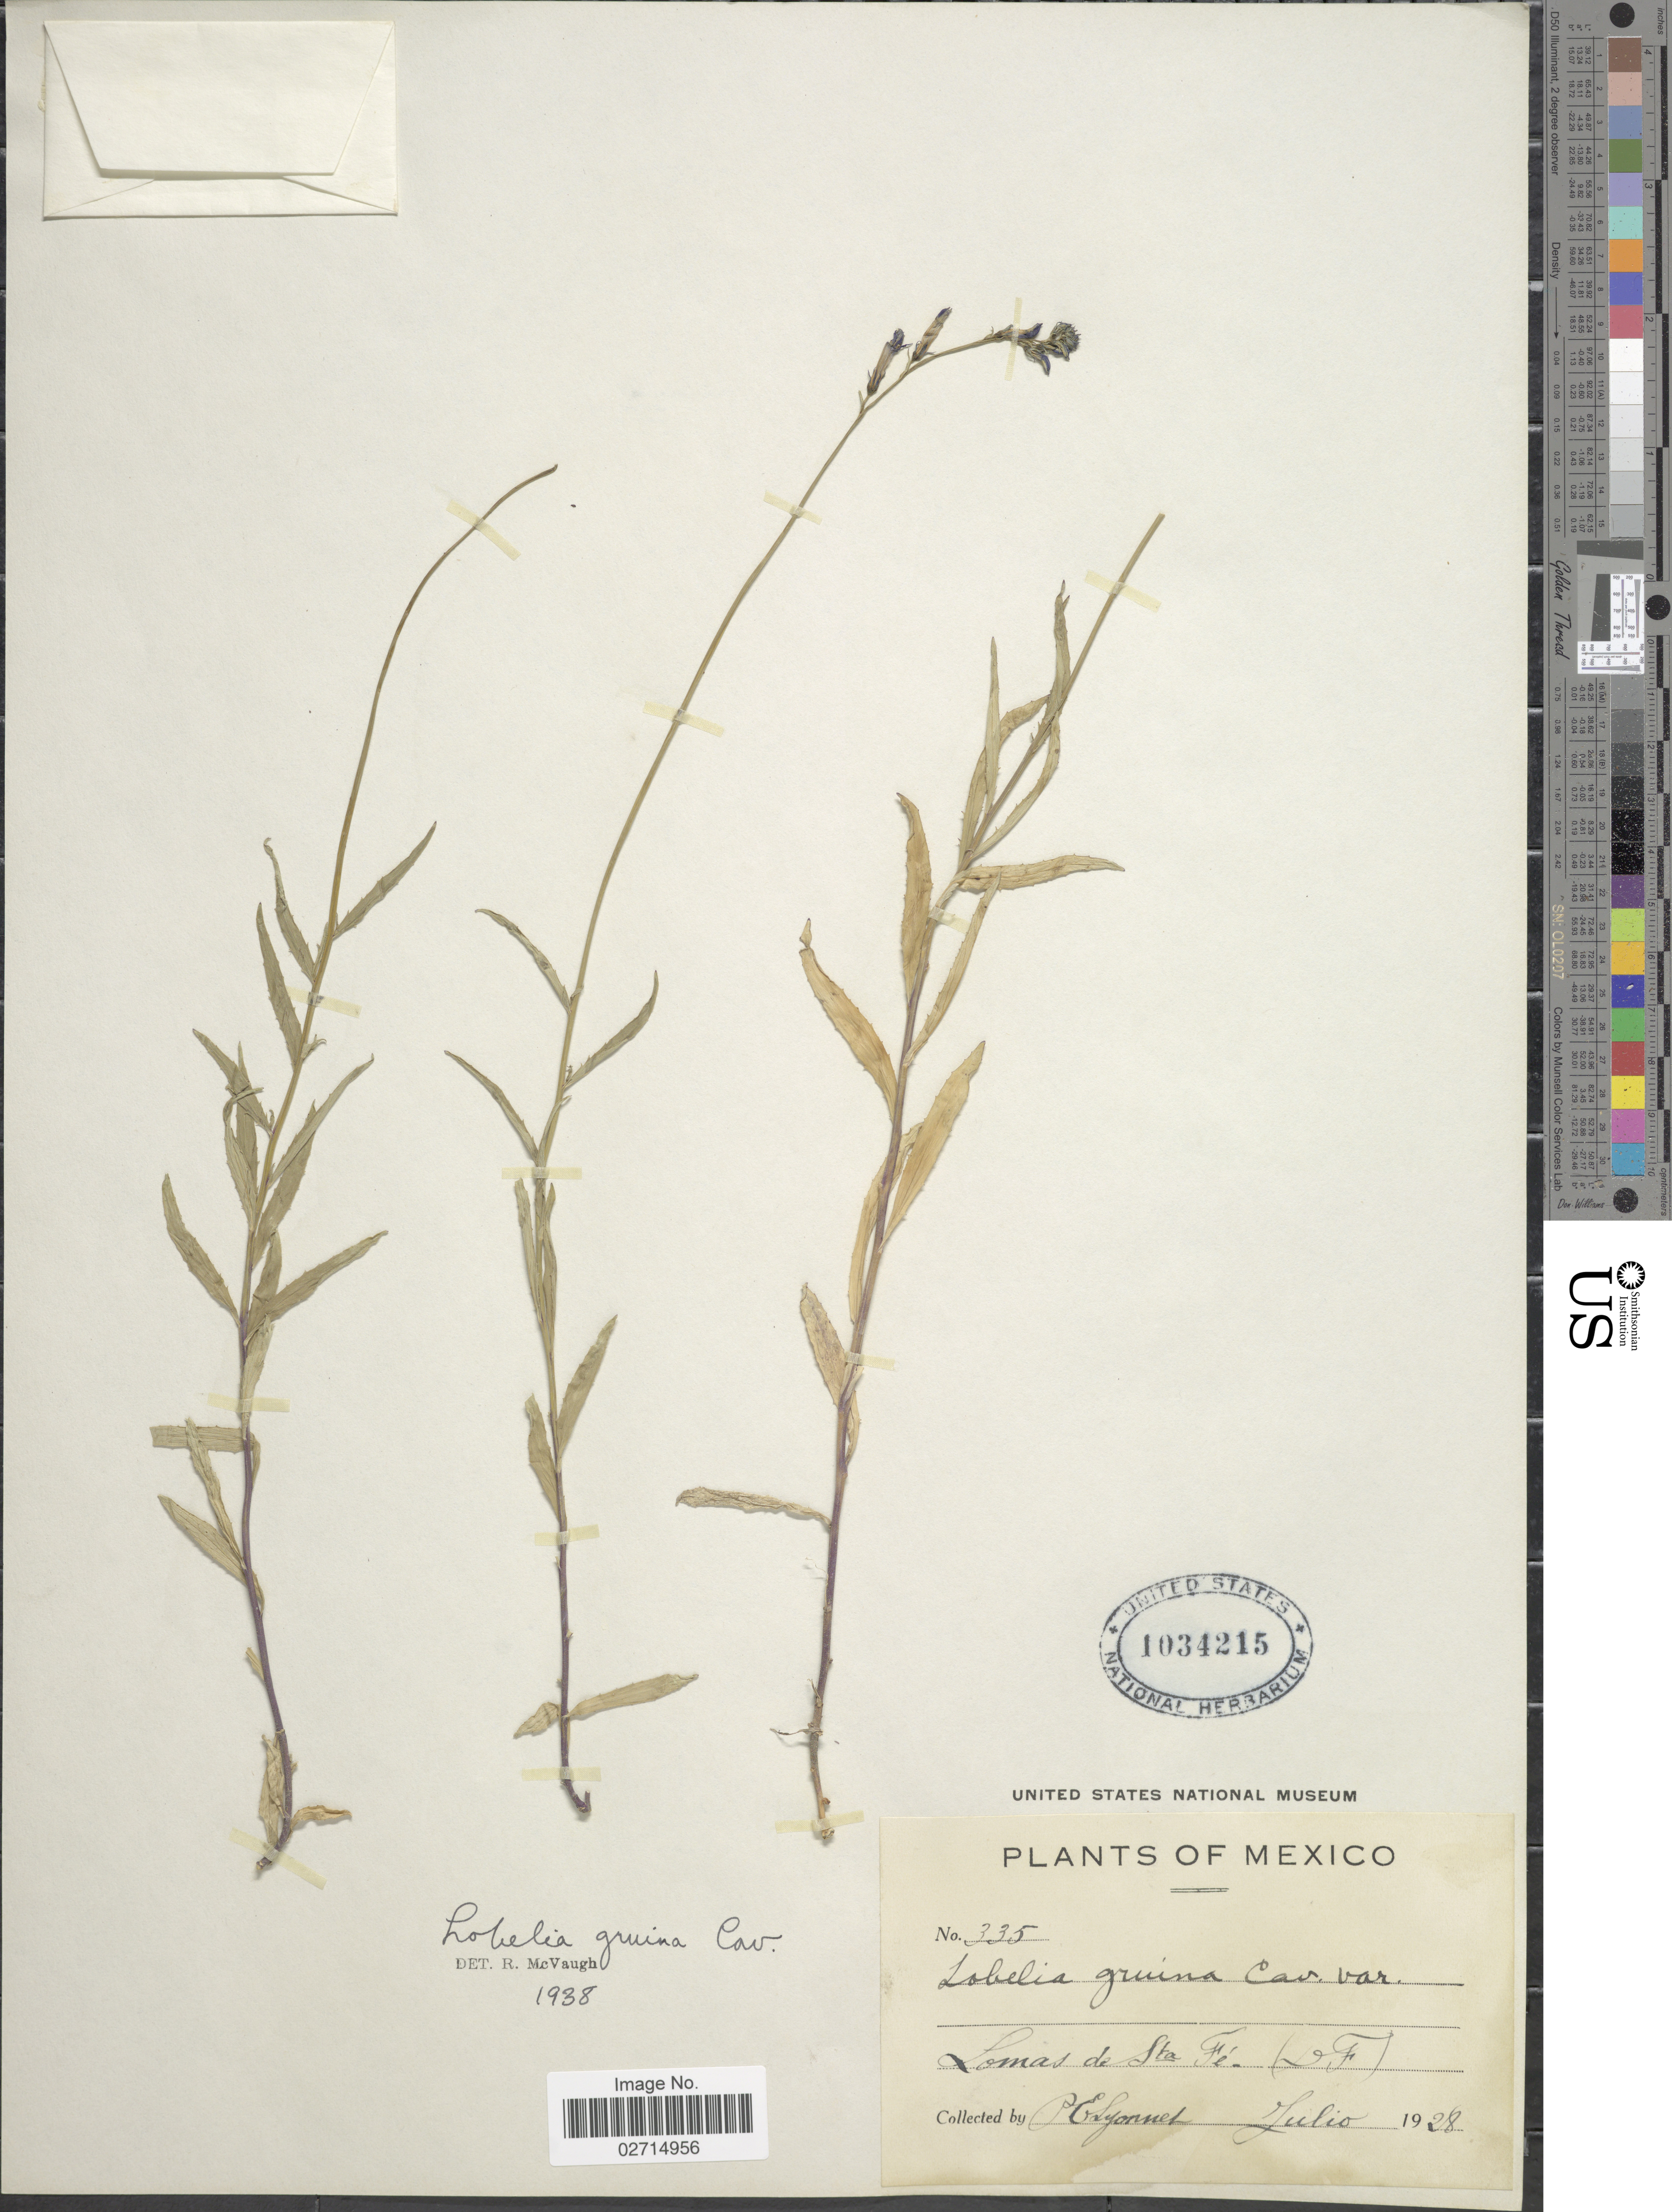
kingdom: Plantae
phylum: Tracheophyta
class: Magnoliopsida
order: Asterales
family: Campanulaceae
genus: Lobelia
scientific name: Lobelia gruina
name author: Cav.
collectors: E. Lyonnet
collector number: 335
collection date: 1928-07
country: Mexico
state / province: Distrito Federal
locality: Lomas de Sta. Fe, (DF)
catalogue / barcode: US 1034215